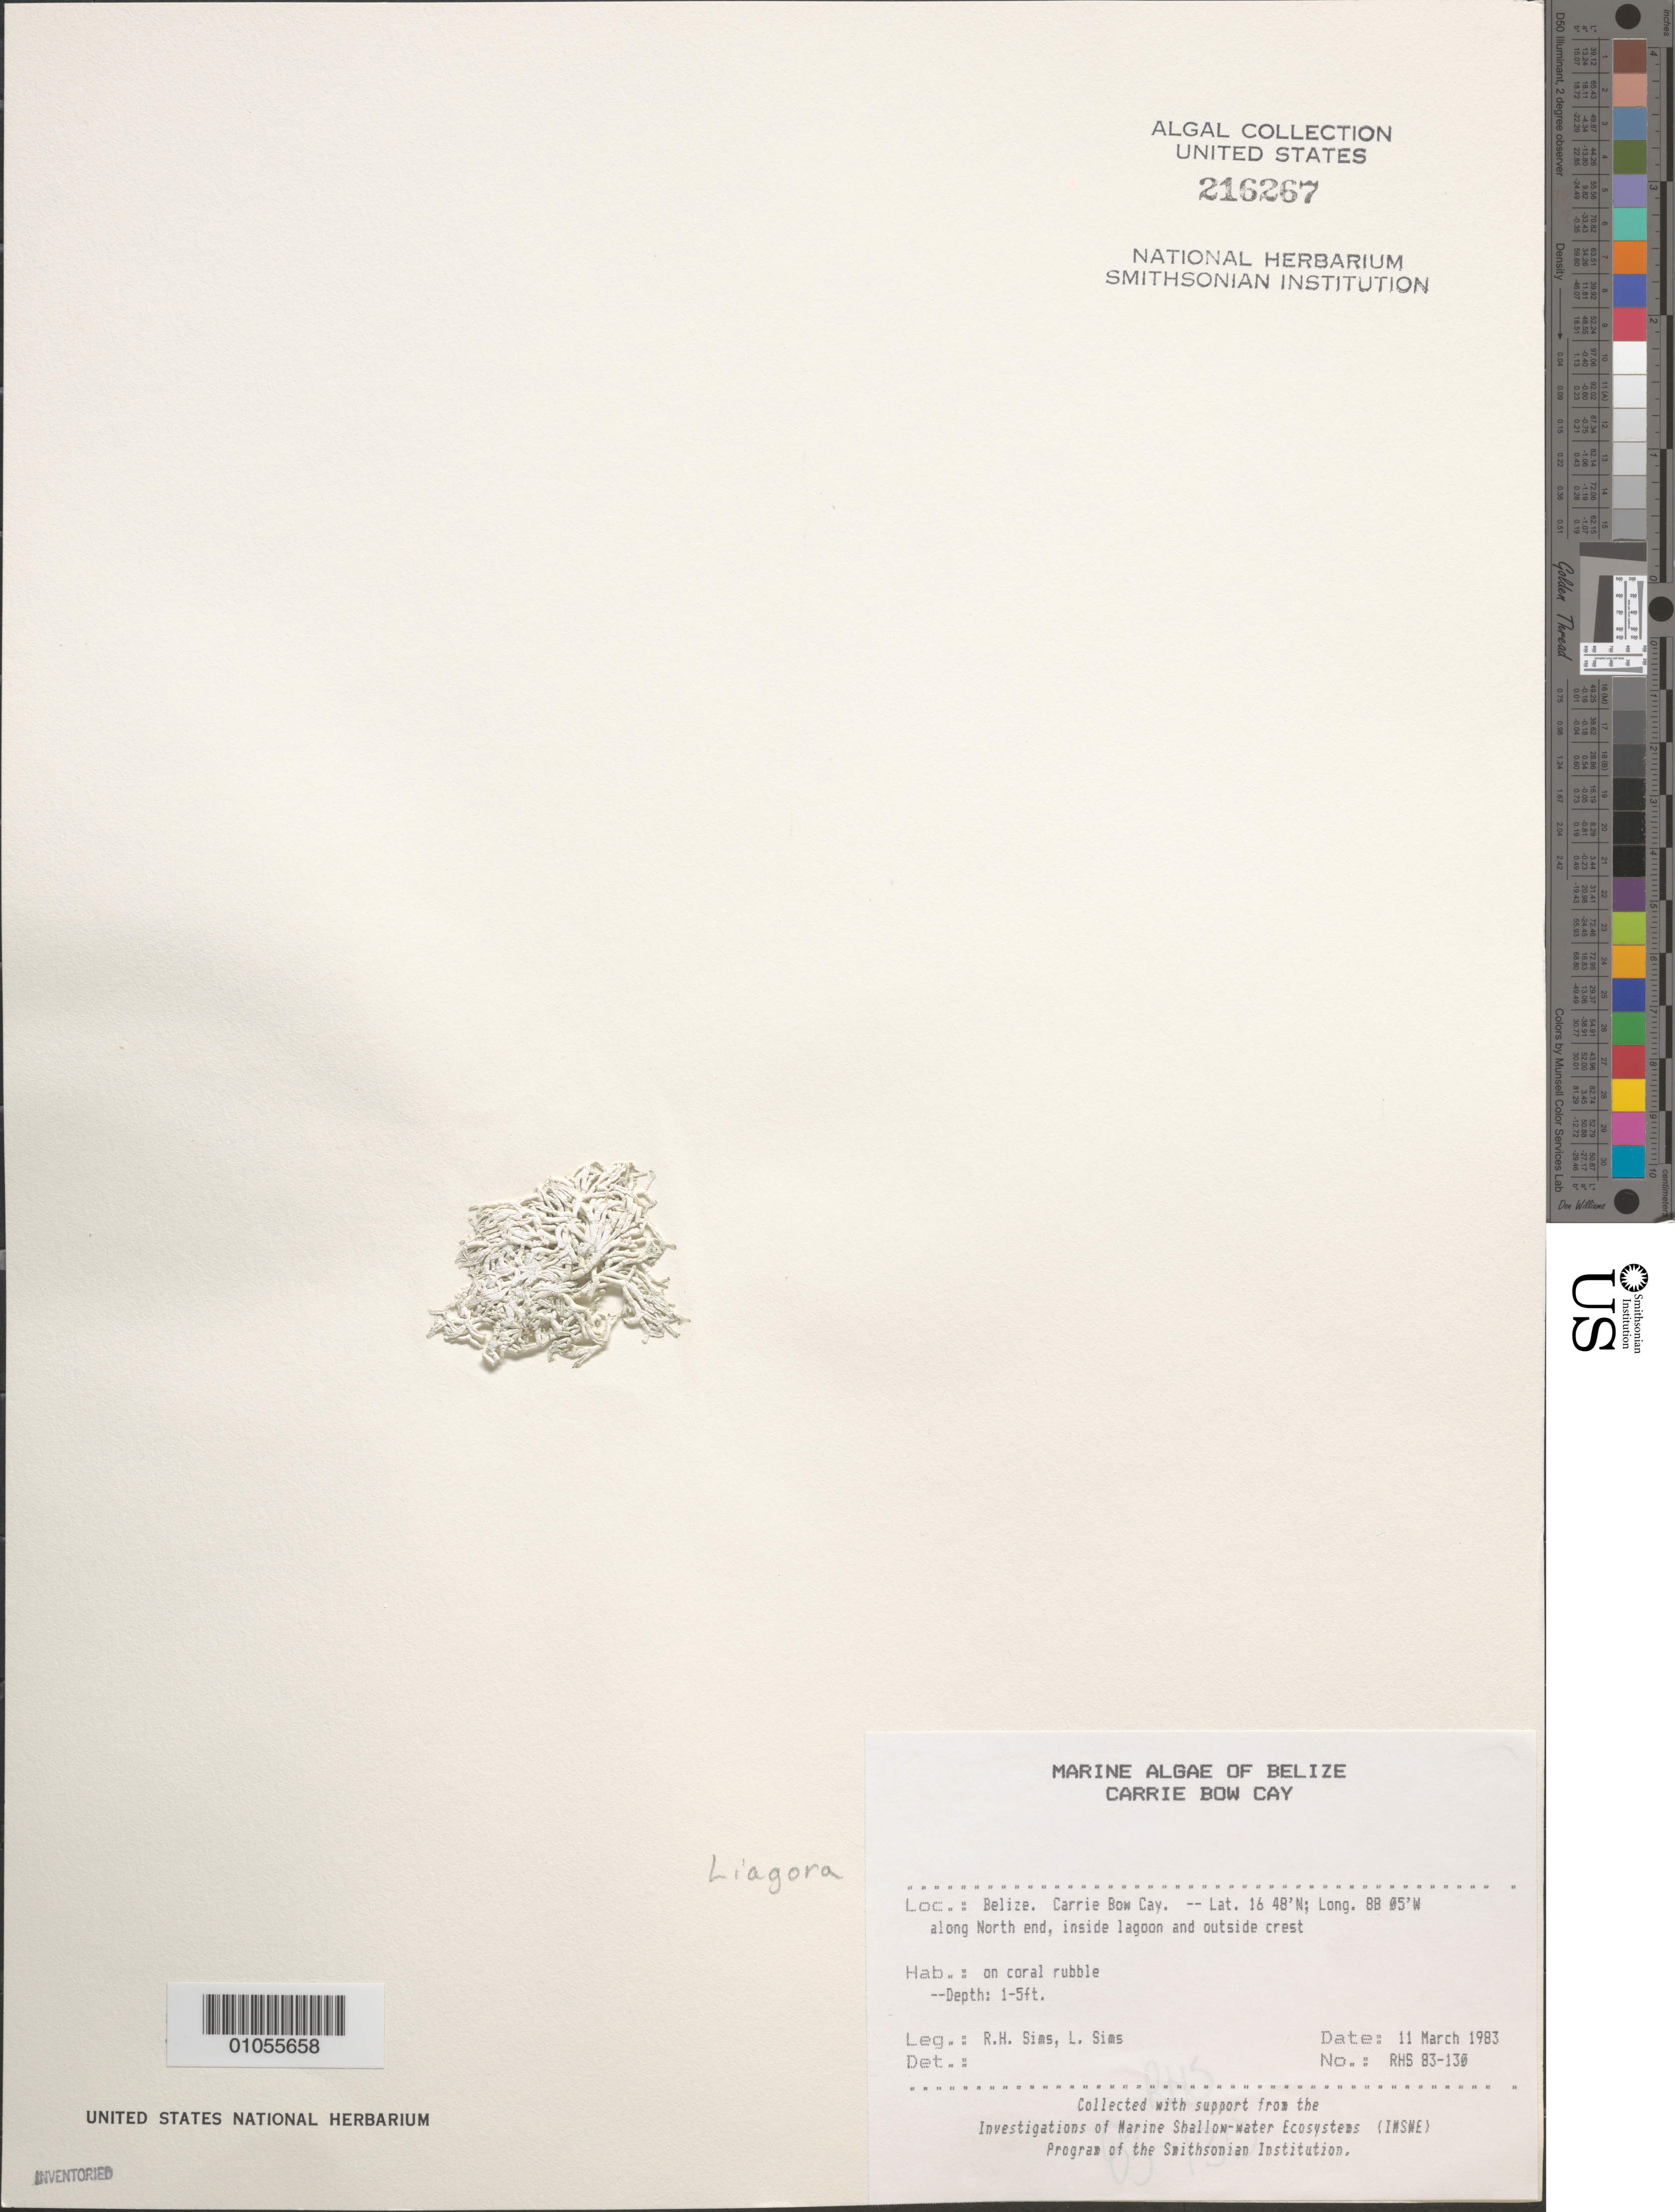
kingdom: Plantae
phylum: Rhodophyta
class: Florideophyceae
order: Nemaliales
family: Liagoraceae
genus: Liagora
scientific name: Liagora sp.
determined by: Norris, James N.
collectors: R. H. Sims & L. L. Sims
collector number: RHS 83-130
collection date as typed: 11 Mar 1983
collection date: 1983-03-11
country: Belize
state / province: Stann Creek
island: Carrie Bow Cay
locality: Along north end, inside lagoon and outside crest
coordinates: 16 48'N, 88 05'W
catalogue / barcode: US 216267